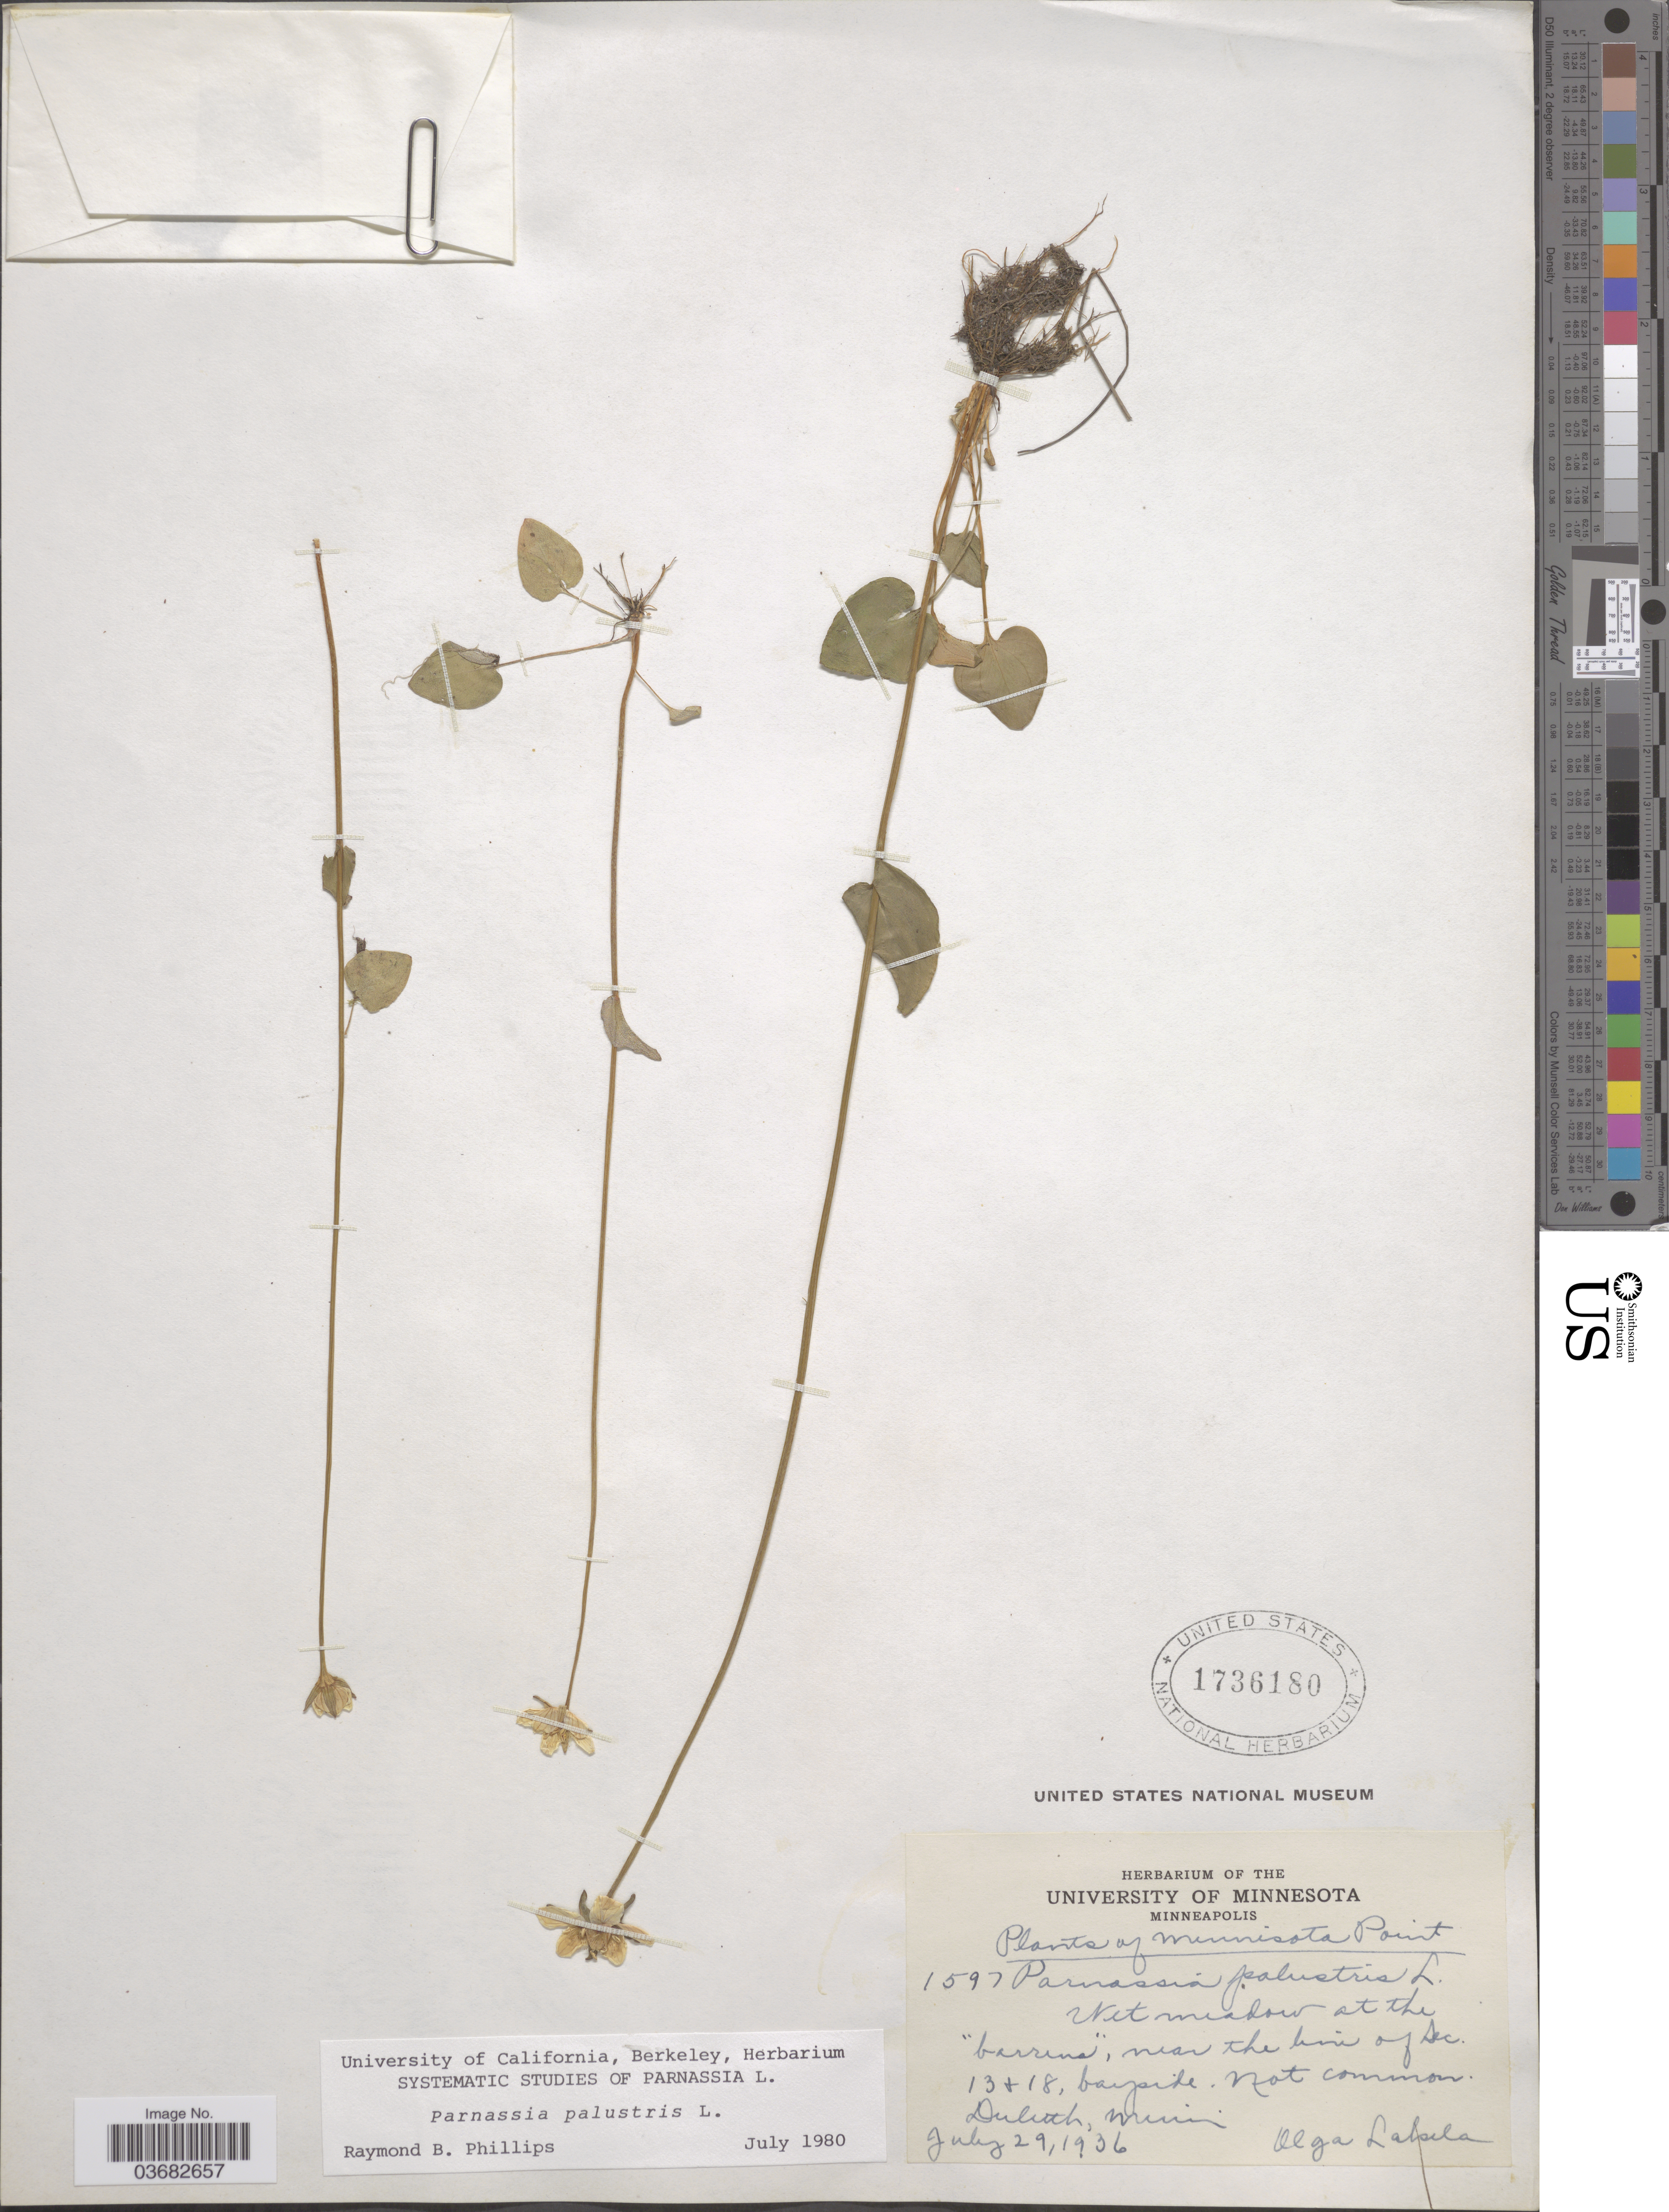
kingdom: Plantae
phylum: Tracheophyta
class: Magnoliopsida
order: Celastrales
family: Parnassiaceae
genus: Parnassia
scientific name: Parnassia palustris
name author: L.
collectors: O. K. Lakela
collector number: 1597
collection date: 1936-07-29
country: United States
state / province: Minnesota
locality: Wet meadow at the "barrens", near the bin of Sec. 13 & 18, bayside. Duluth.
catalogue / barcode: US 1736180